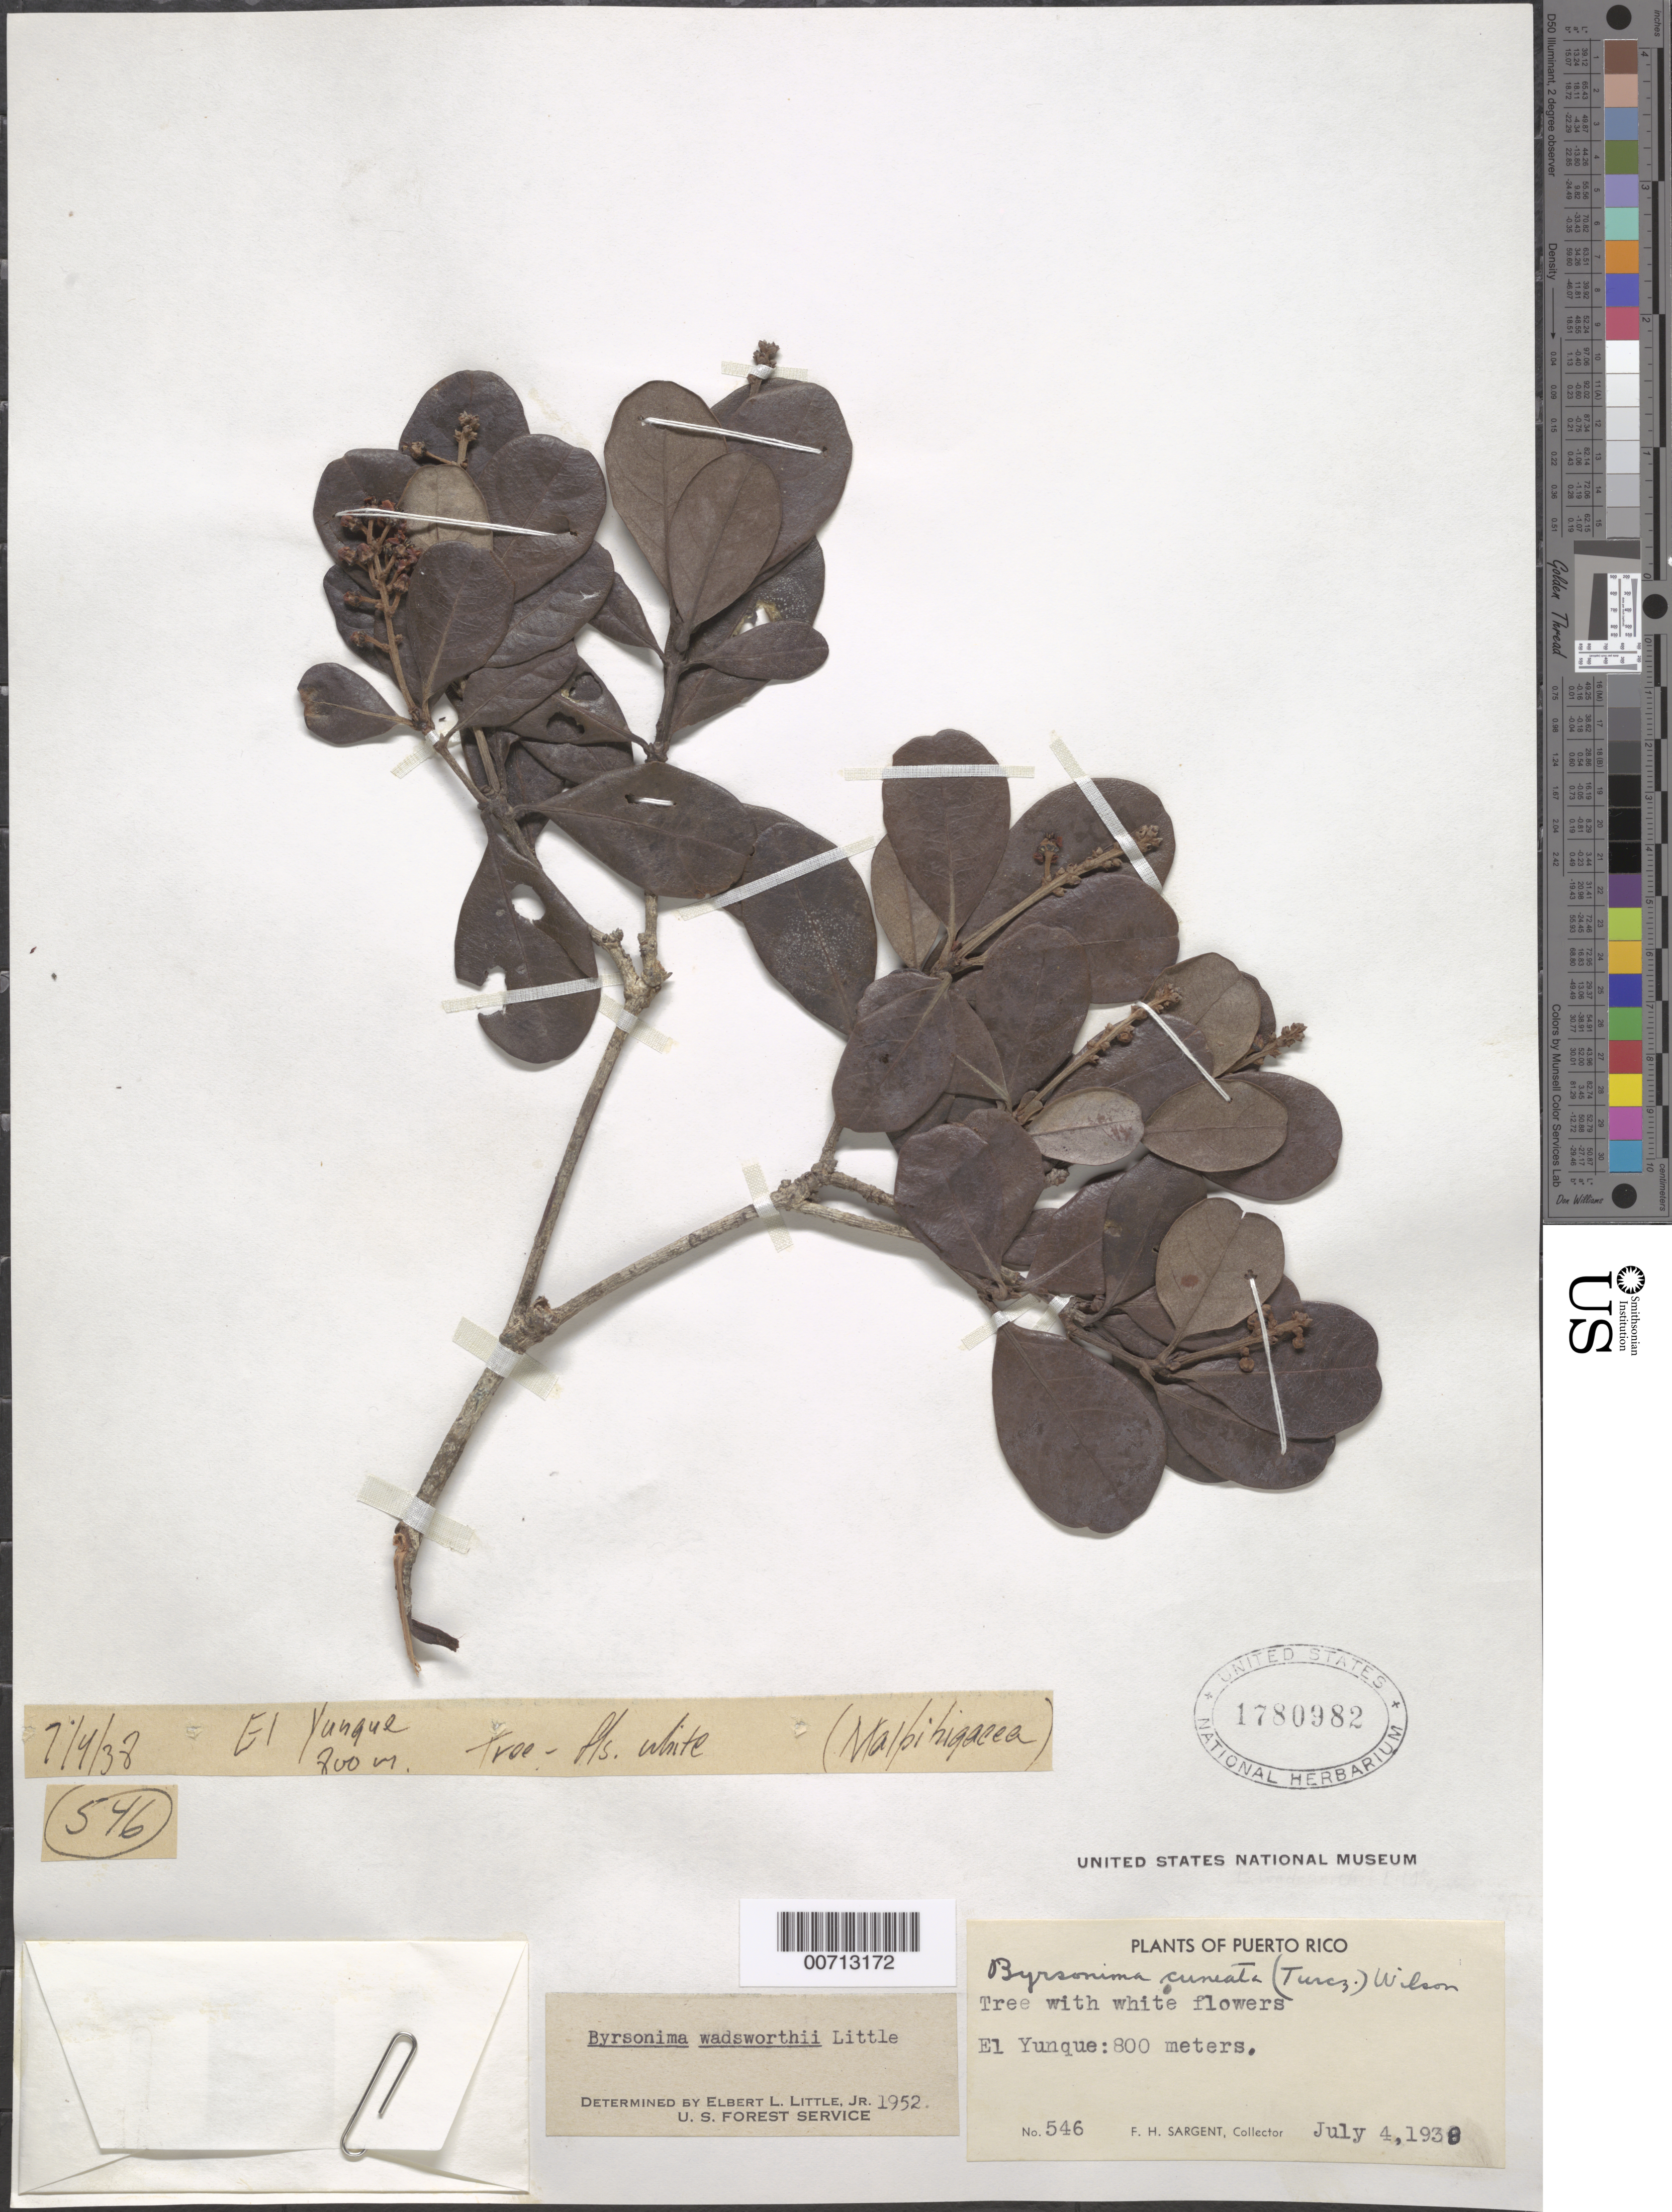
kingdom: Plantae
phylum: Tracheophyta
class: Magnoliopsida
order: Malpighiales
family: Malpighiaceae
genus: Byrsonima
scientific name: Byrsonima wadsworthii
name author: Little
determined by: Little, Elbert L., Jr., (FSSR), United States Department of Agriculture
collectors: F. H. Sargent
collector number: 546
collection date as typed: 04 Jul 1938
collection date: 1938-07-04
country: Puerto Rico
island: Greater Antilles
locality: El Yunque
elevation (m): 800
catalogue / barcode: US 1780982